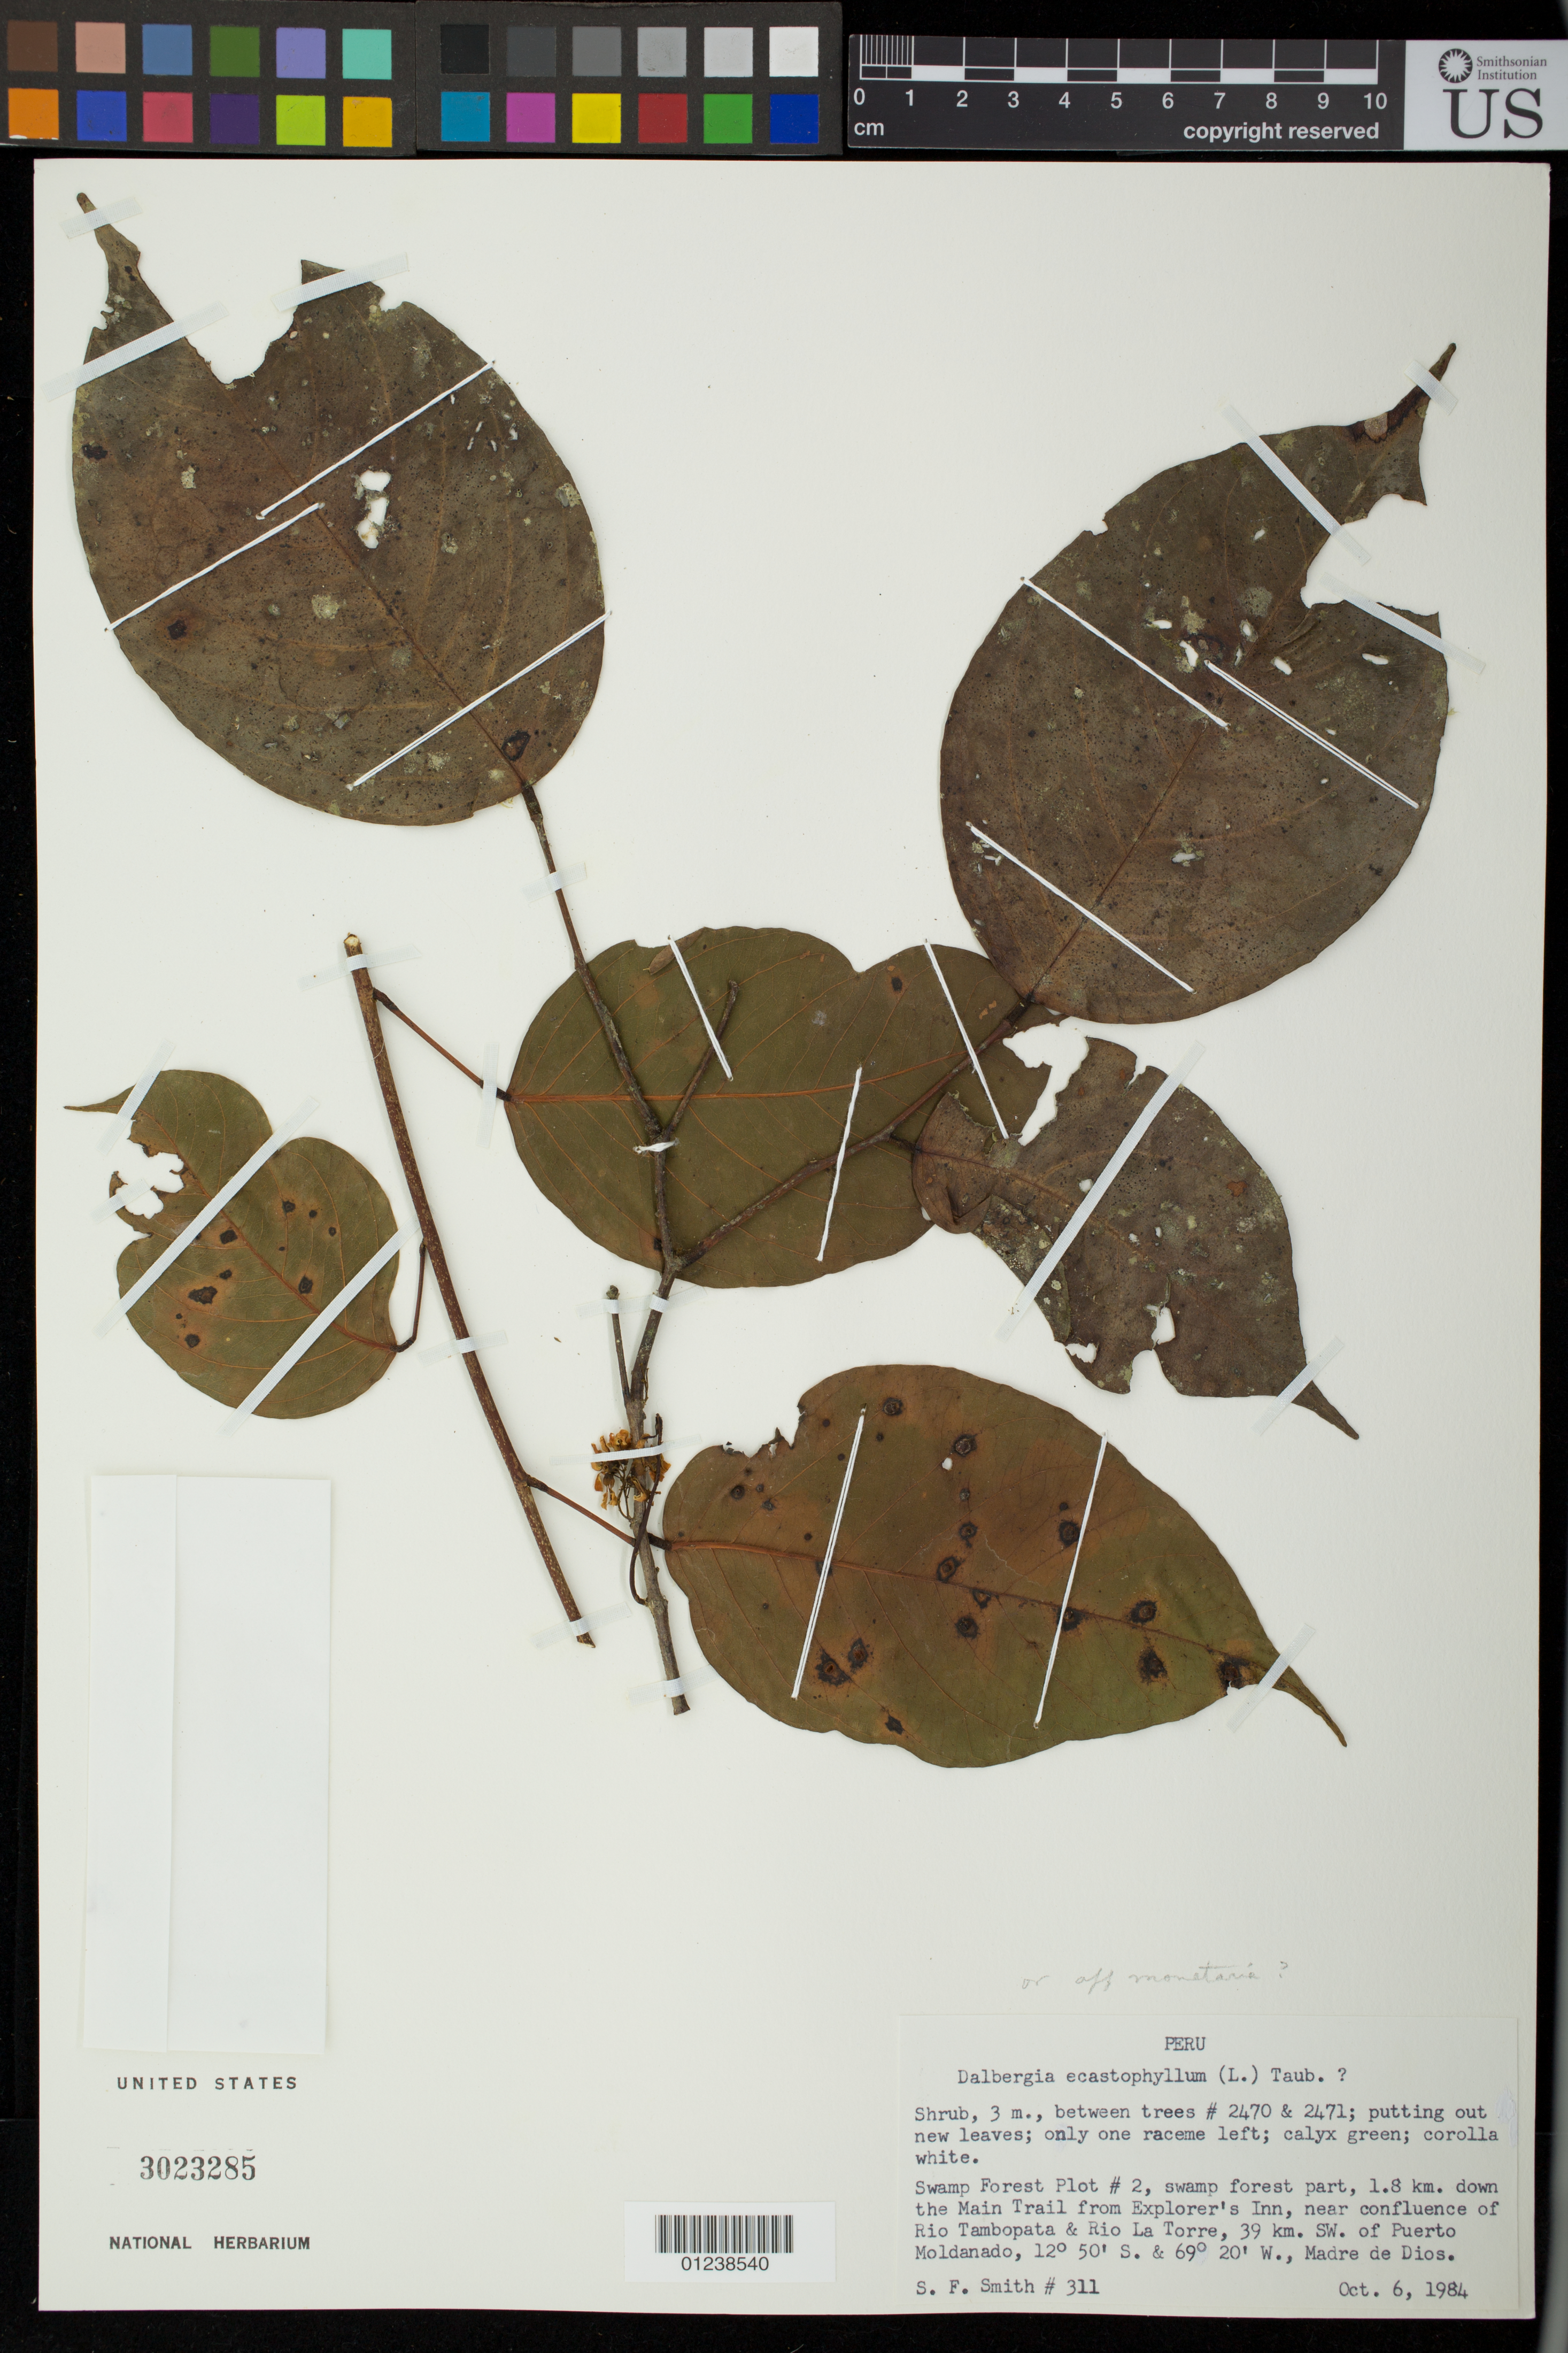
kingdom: Plantae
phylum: Tracheophyta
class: Magnoliopsida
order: Fabales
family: Fabaceae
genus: Dalbergia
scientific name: Dalbergia sp.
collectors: S.F. Smith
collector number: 311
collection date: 1984-10-06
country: Peru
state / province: Madre de Dios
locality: Swamp Forest Plot #2, swamp forest part, 1.8 km. down the Main Trail from Explorer's Inn, near confluence of Rio Tambopata & Rio La Torre, 39 km. SW. of Puerto Moldanado.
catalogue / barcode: US 3023285